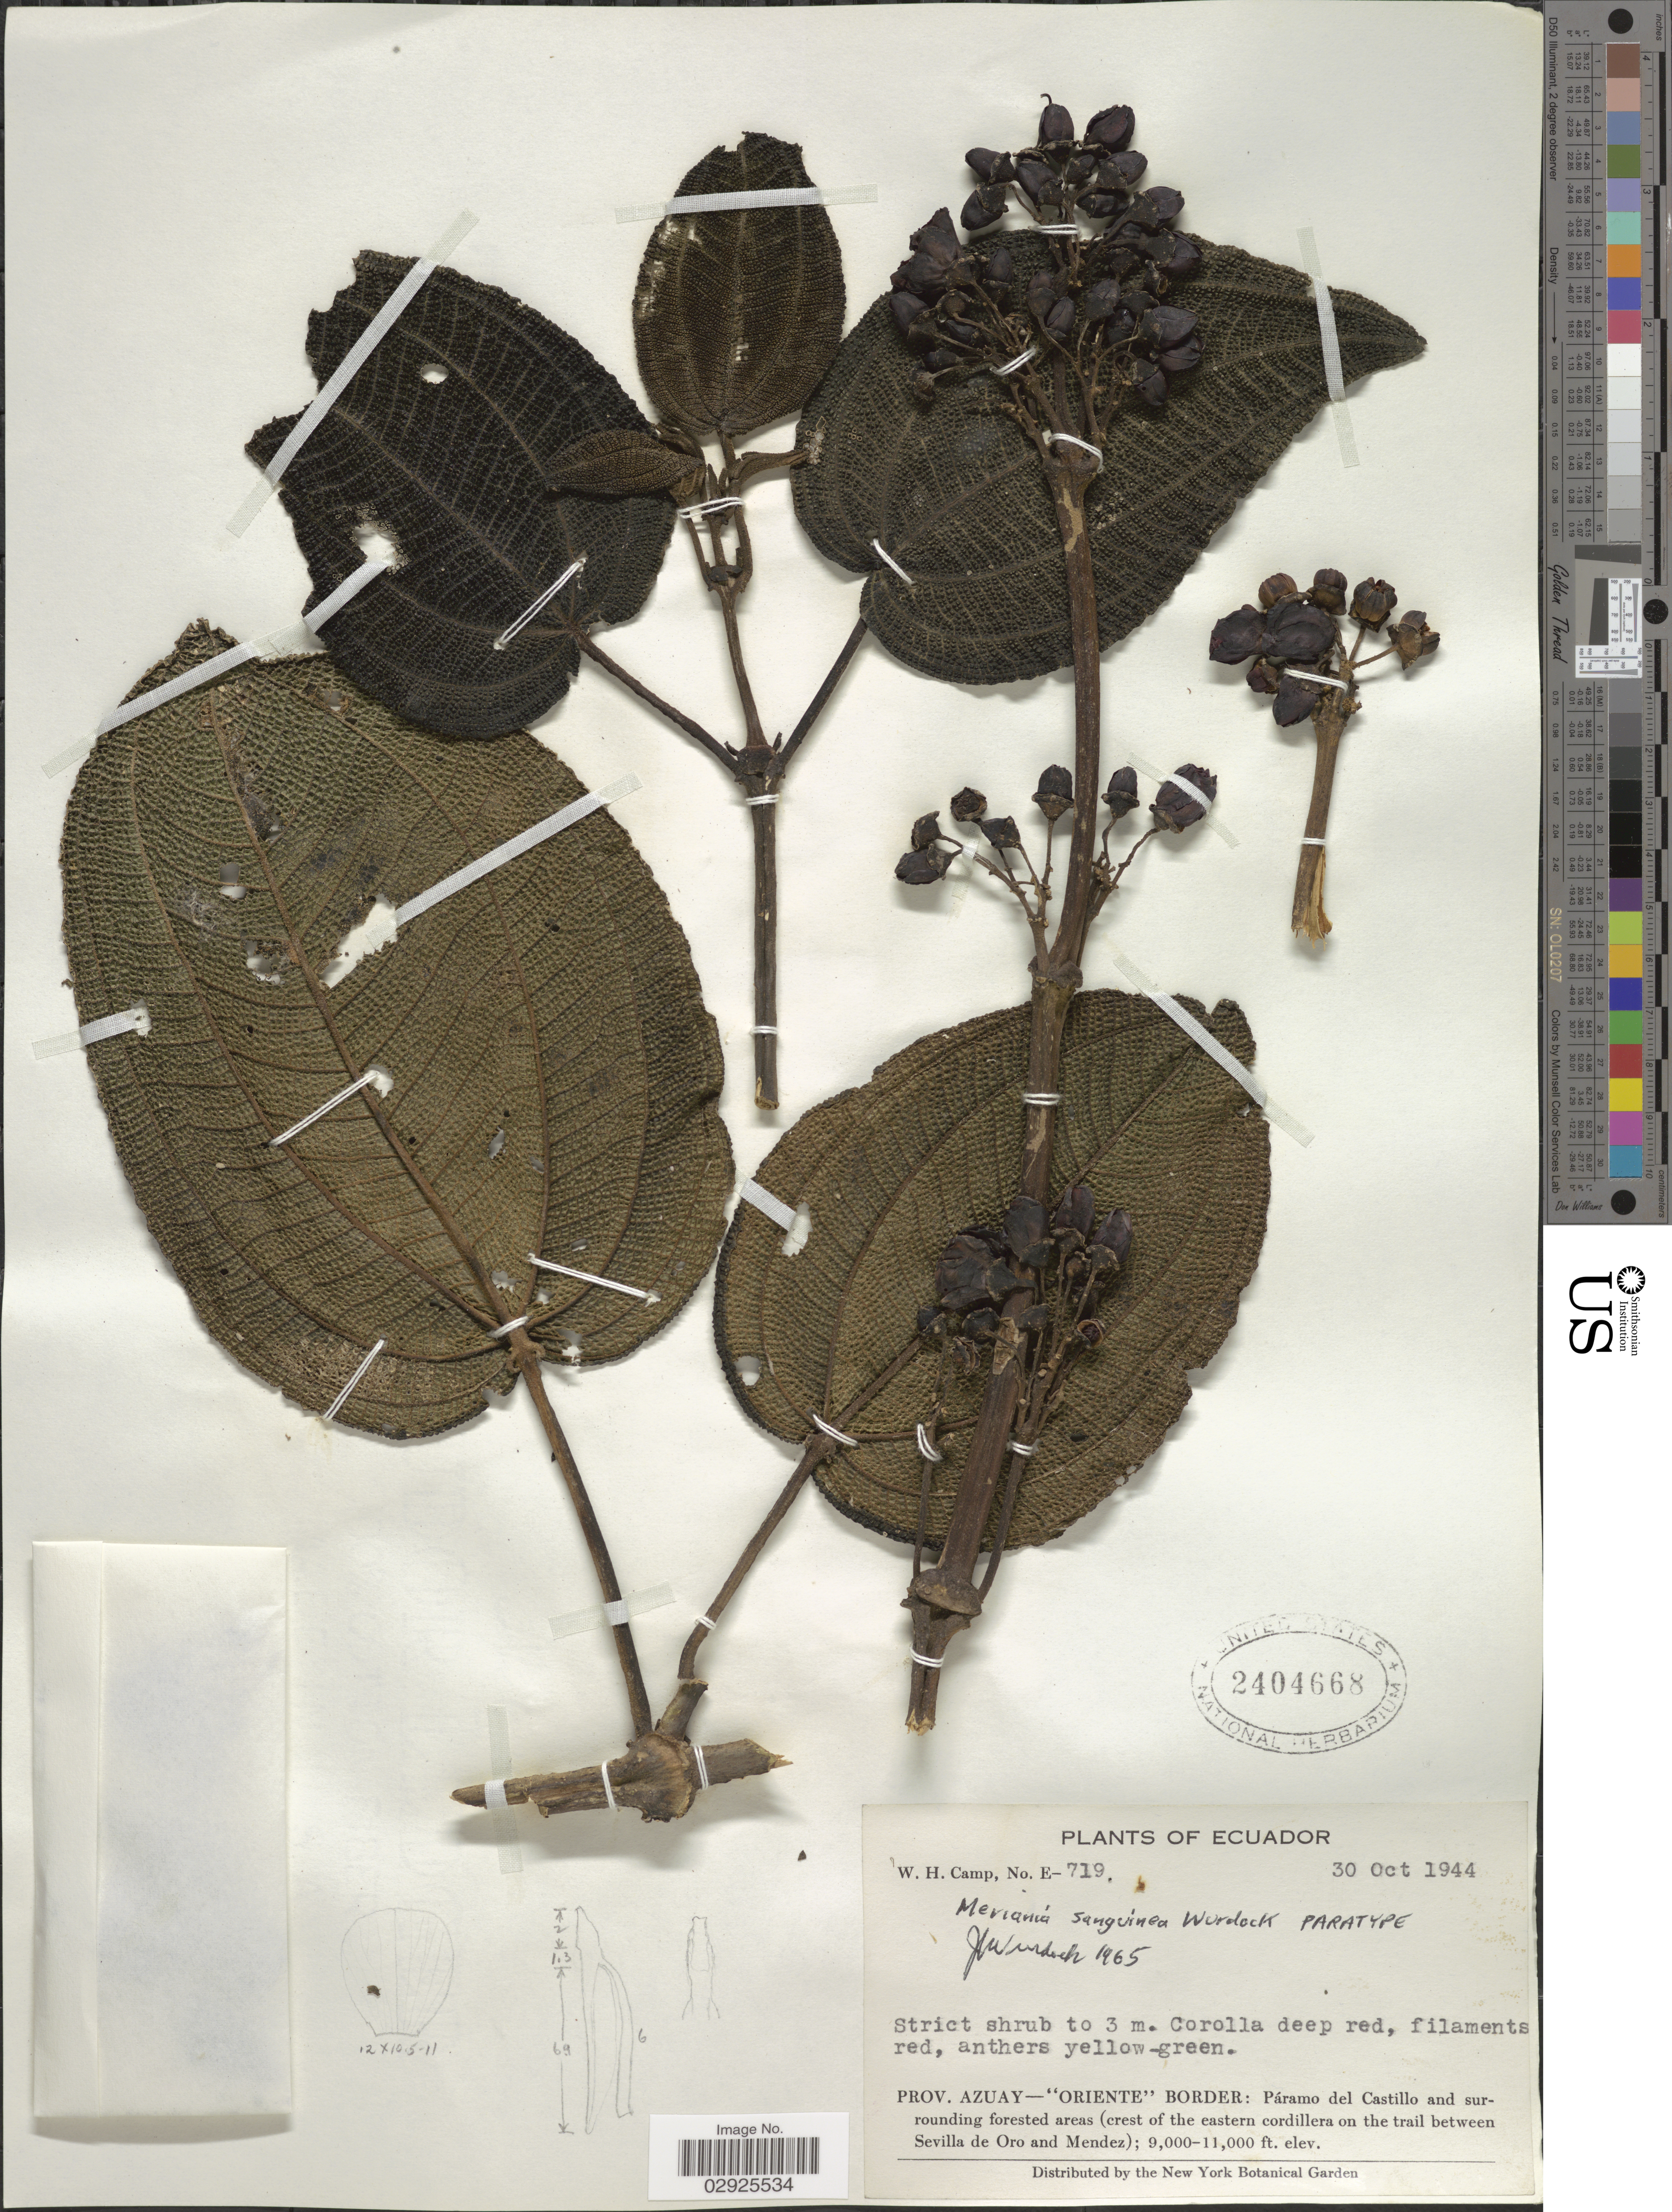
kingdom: Plantae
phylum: Tracheophyta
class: Magnoliopsida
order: Myrtales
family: Melastomataceae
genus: Meriania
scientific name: Meriania sanguinea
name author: Wurdack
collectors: W. H. Camp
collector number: E-719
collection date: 1944-10-30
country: Ecuador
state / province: Azuay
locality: Prov. Azuay - "Oriente" Border: Páramo del Castillo and surrounding forested areas (crest of the eastern cordillera on the trail between Sevilla de Oro and Mendez).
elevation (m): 2743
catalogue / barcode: US 2404668